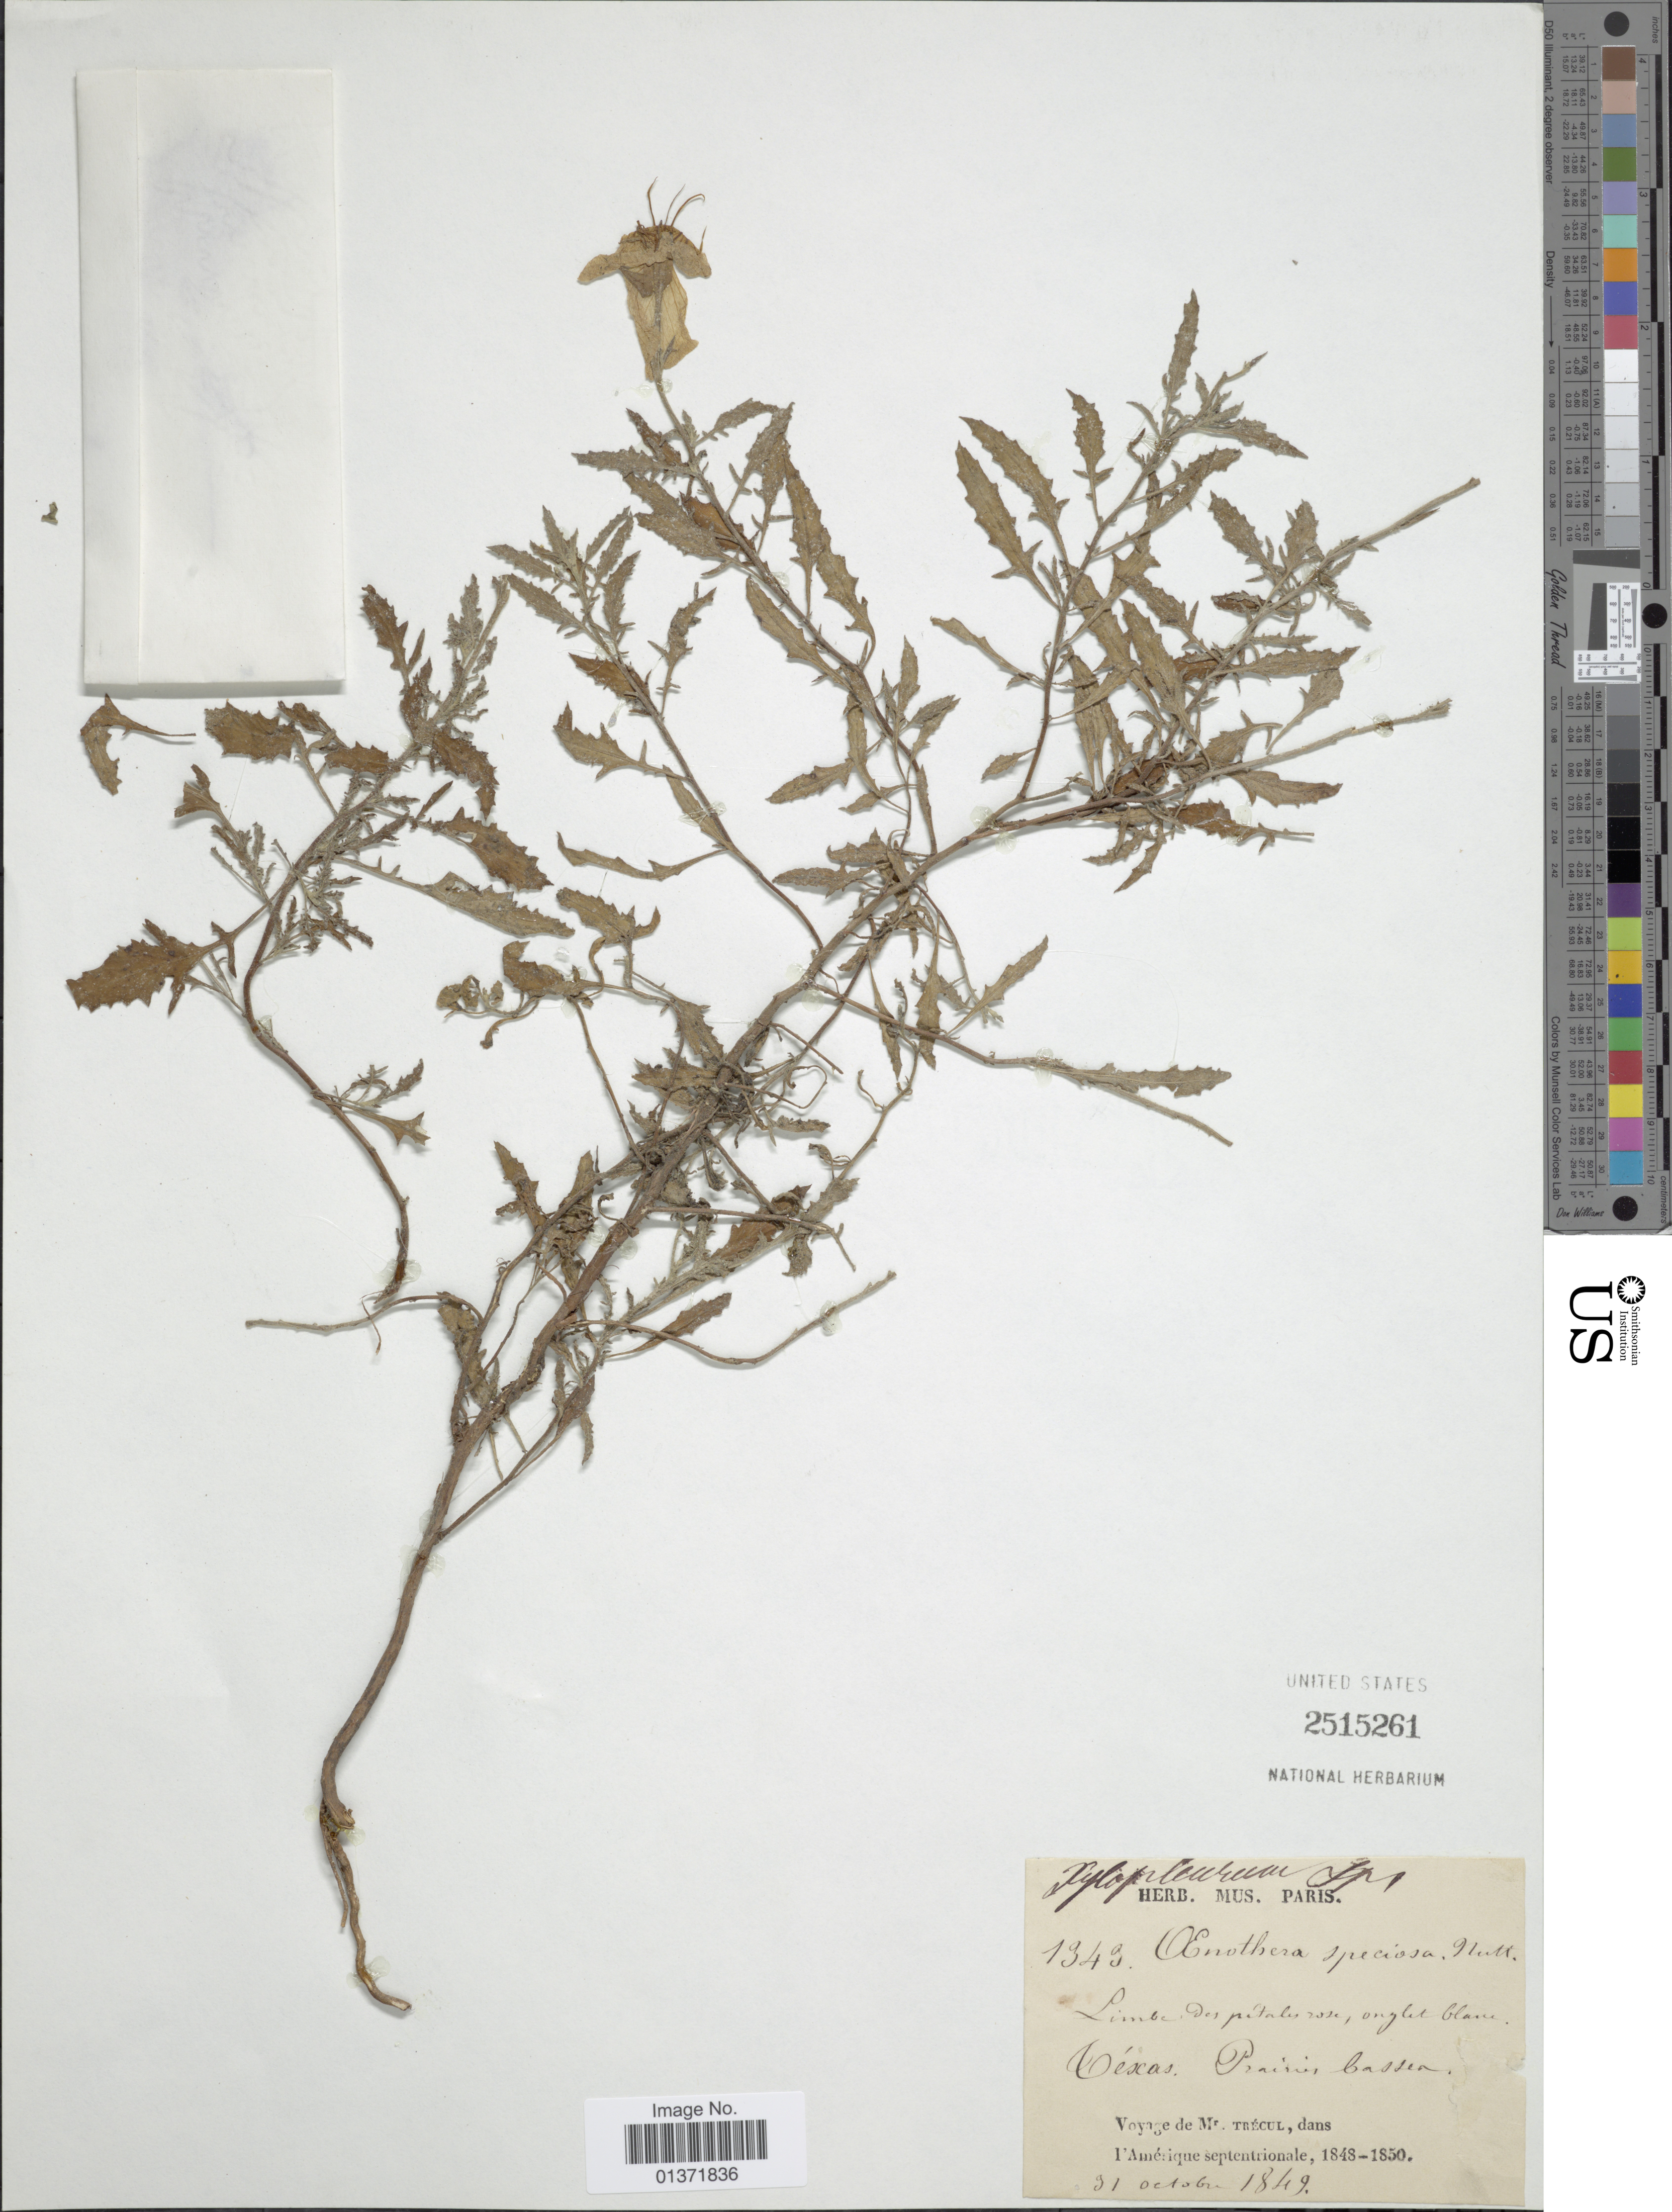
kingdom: Plantae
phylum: Tracheophyta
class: Magnoliopsida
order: Myrtales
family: Onagraceae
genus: Oenothera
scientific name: Oenothera speciosa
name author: Nutt.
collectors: A. Trécul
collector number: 1343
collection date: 1849-10-31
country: United States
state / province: Texas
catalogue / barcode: US 2515261